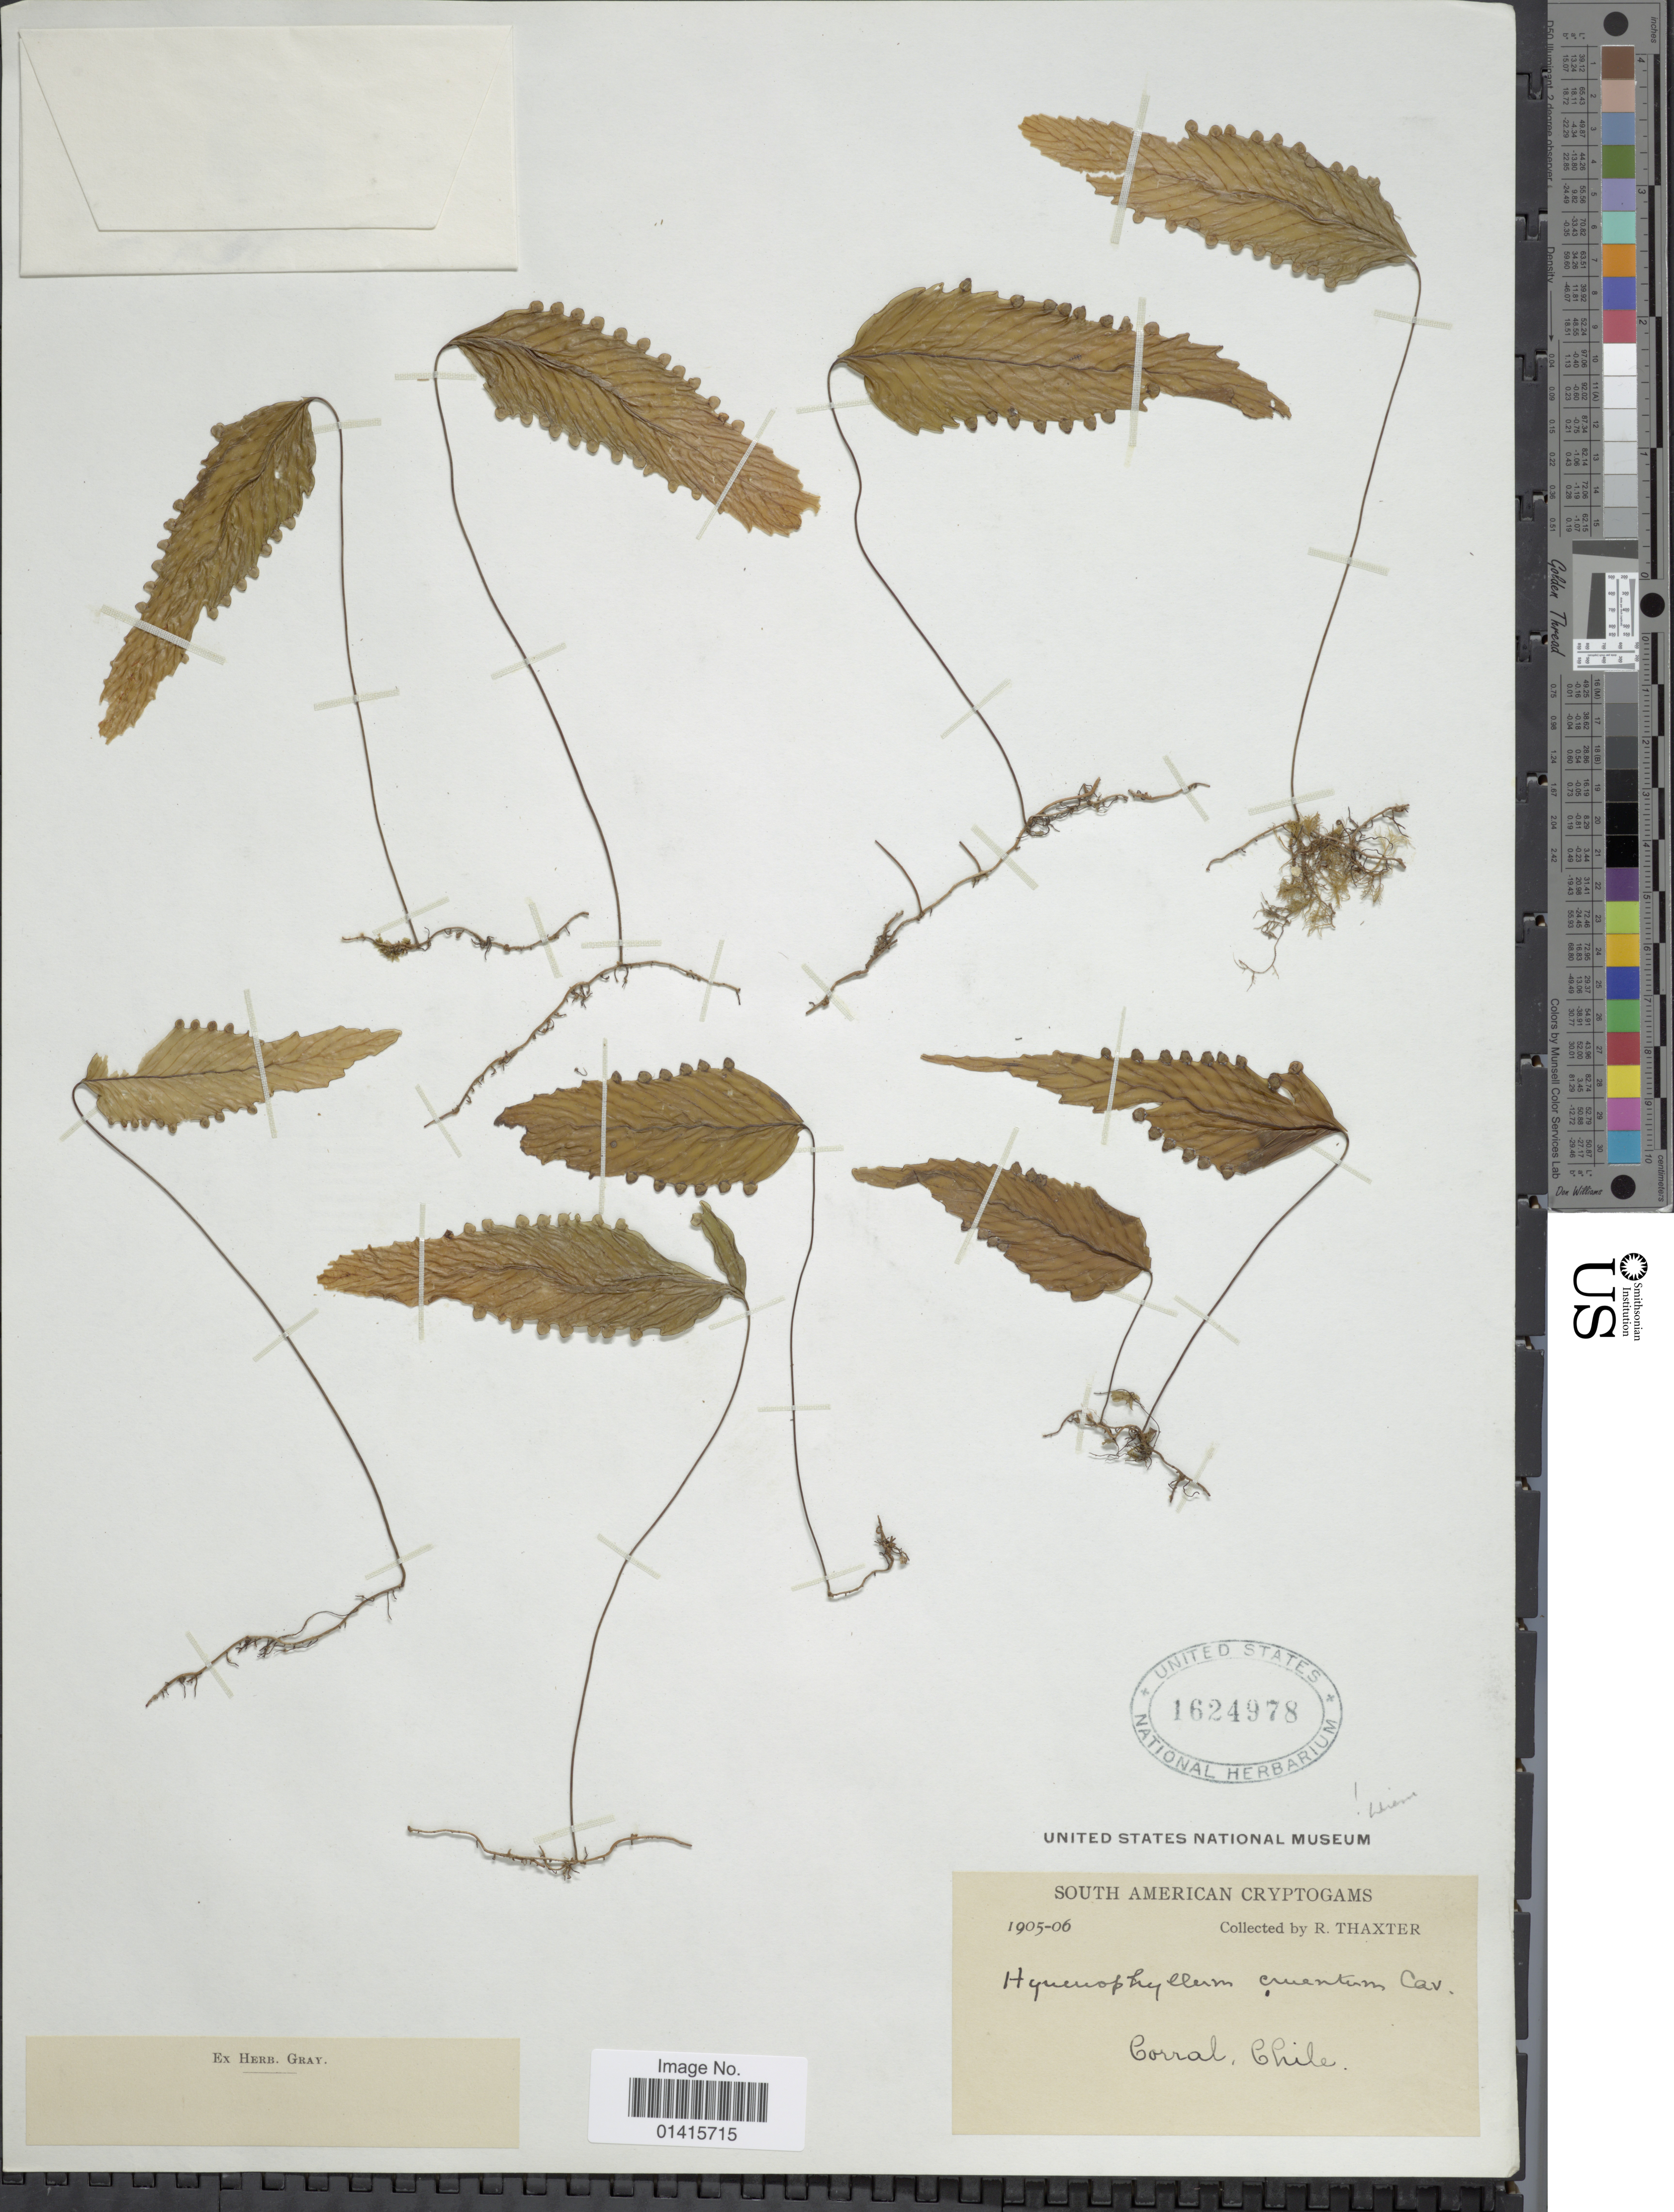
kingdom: Plantae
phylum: Tracheophyta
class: Polypodiopsida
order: Hymenophyllales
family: Hymenophyllaceae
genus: Hymenophyllum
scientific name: Hymenophyllum cruentum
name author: Cav.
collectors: R. Thaxter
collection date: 1905/1906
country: Chile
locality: Corral, Chile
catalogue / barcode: US 1624978